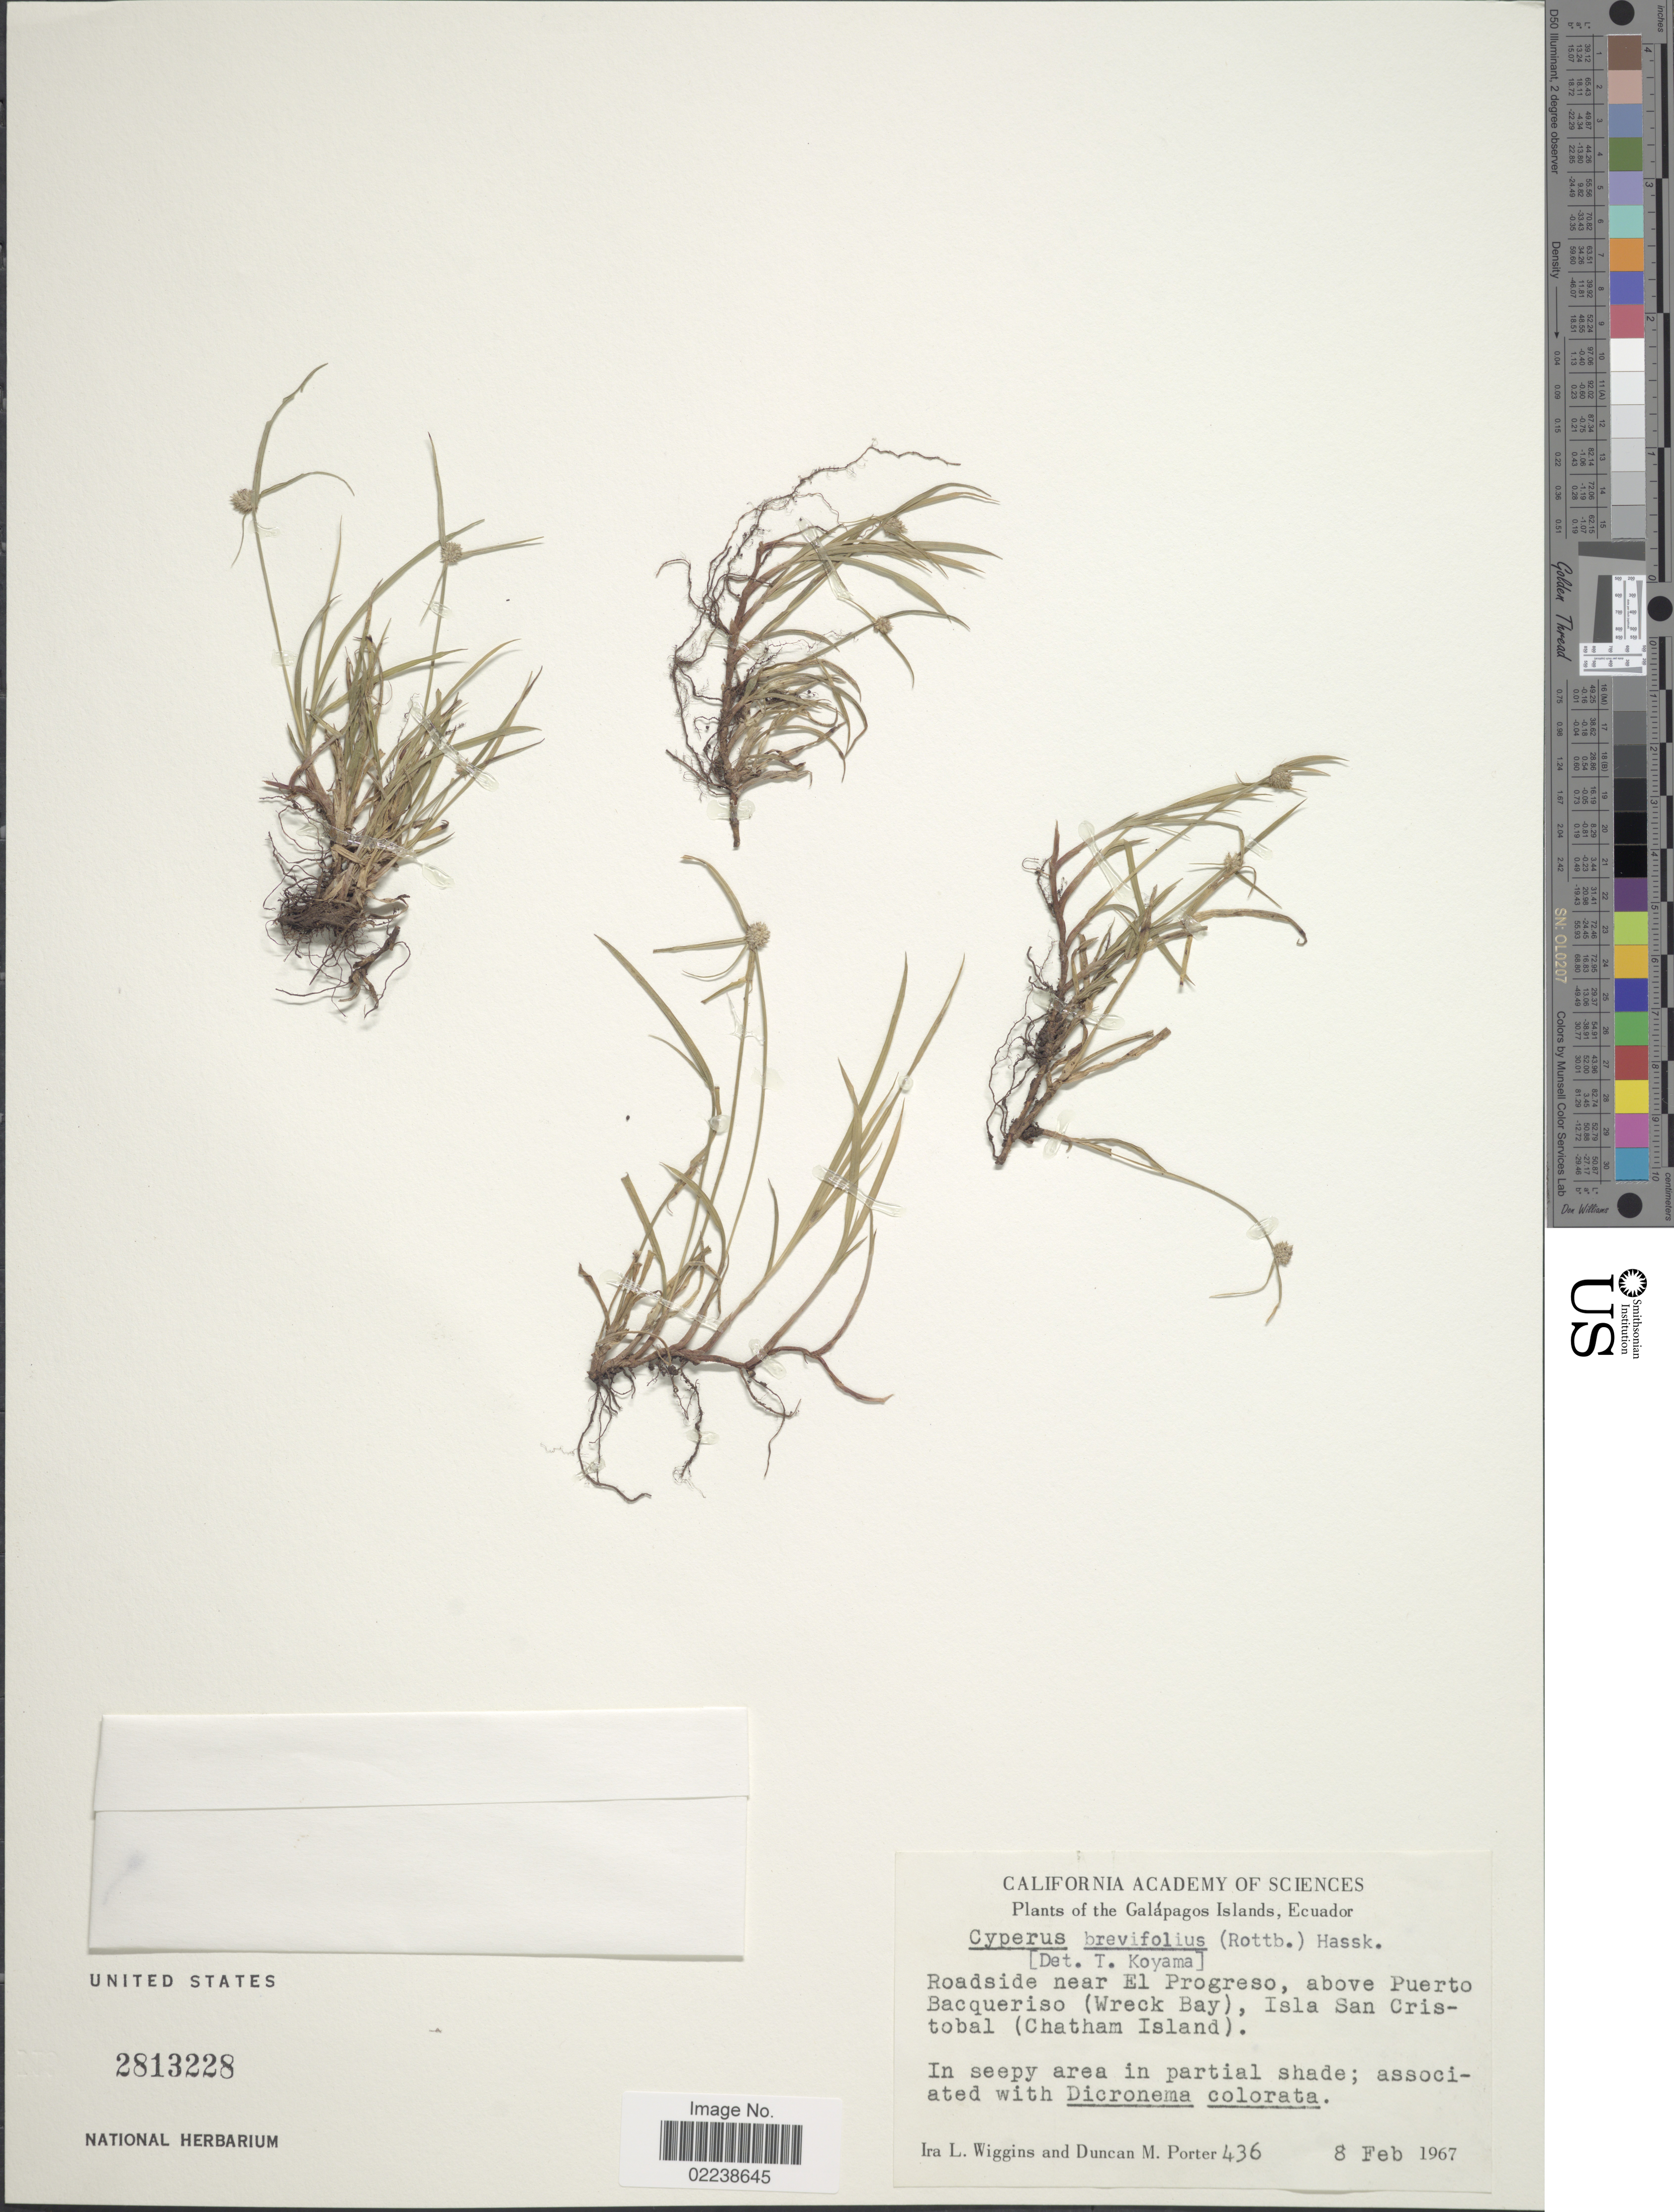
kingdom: Plantae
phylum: Tracheophyta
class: Liliopsida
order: Poales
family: Cyperaceae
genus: Cyperus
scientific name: Cyperus brevifolius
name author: (Rottb.) Hassk.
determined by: Strong, M. T., (US), Smithsonian Institution - National Museum of Natural History (UNITED STATES)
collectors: I. L. Wiggins & D. M. Porter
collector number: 436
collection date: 1967-02-08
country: Ecuador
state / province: Colón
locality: Galapagos Islands. Roadside near El Progreso, above Puerto Bacqueriso (Wreck Bay), Isla San Cristobal (Chatham Island)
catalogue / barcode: US 2813228